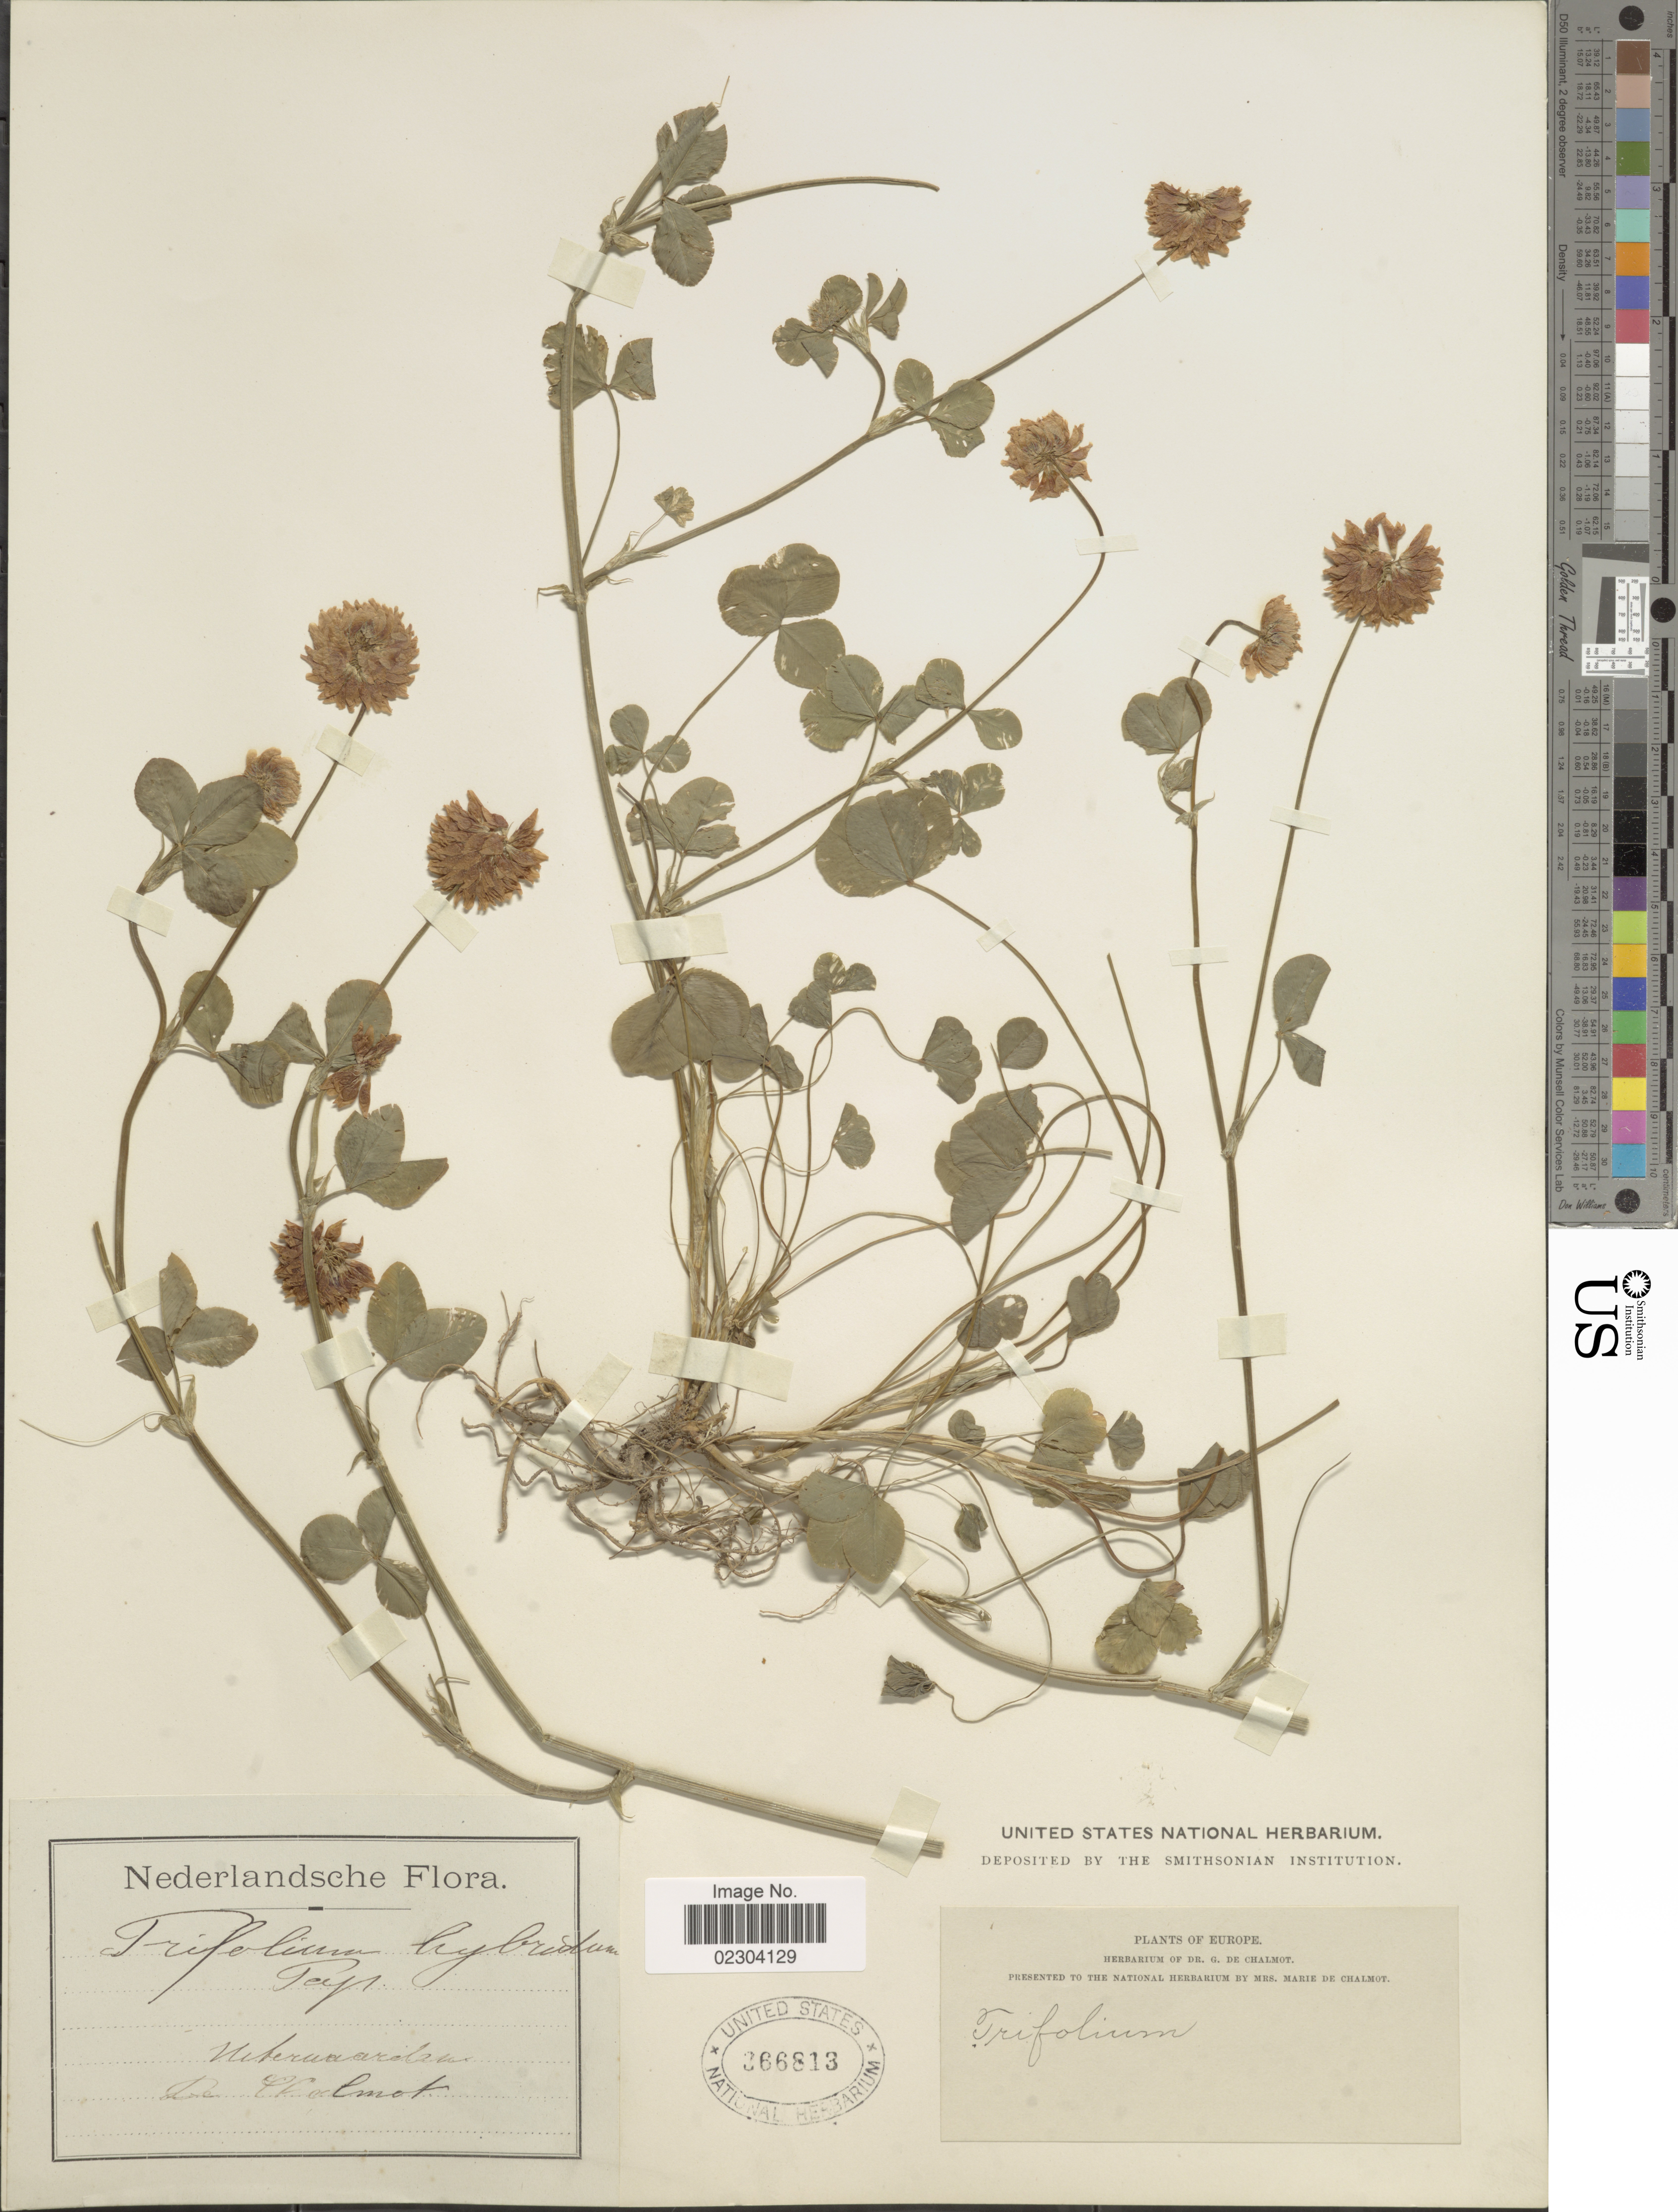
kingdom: Plantae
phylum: Tracheophyta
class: Magnoliopsida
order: Fabales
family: Fabaceae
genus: Trifolium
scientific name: Trifolium hybridum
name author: L.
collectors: G. de Chalmot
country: Netherlands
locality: Uiterwaarden.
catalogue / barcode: US 366813